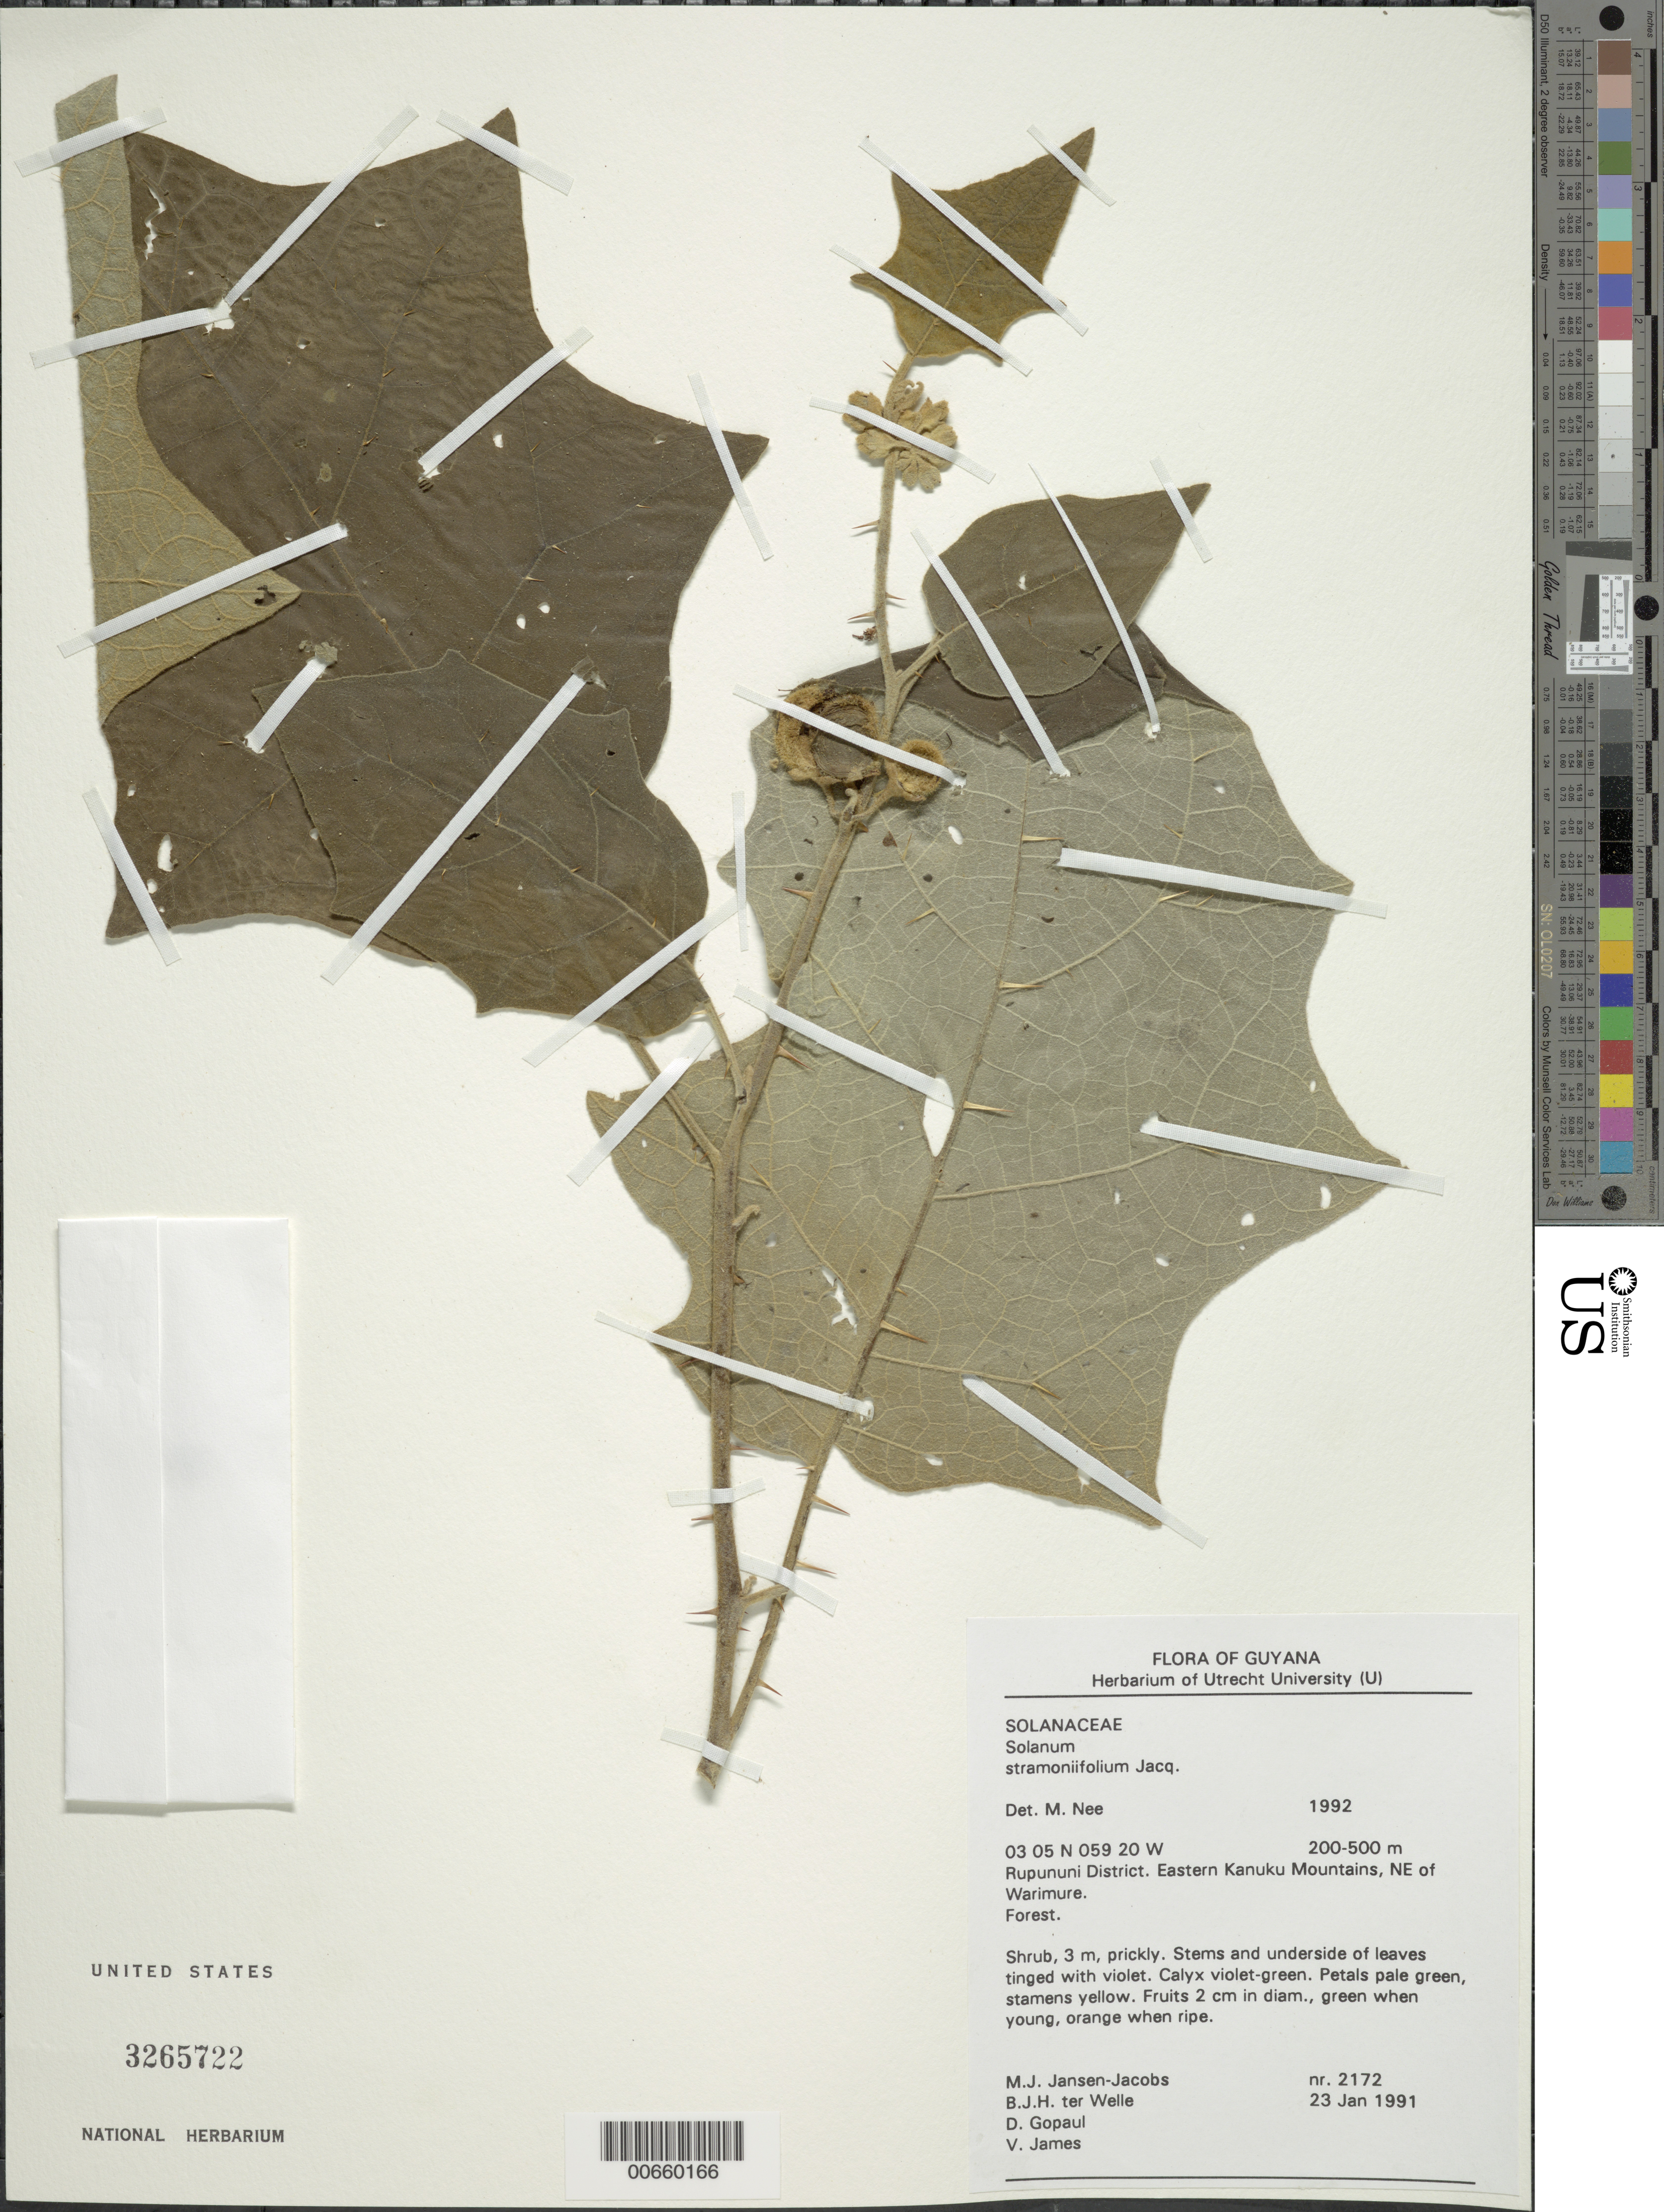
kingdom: Plantae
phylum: Tracheophyta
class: Magnoliopsida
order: Solanales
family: Solanaceae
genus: Solanum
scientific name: Solanum stramoniifolium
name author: Jacq.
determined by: Nee, Michael H.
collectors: M. J. Jansen-Jacobs, B. Welle, D. Gopaul & V. James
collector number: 2172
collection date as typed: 1 Jan 1991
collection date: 1991-01-01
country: Guyana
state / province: U. Takutu-U. Essequibo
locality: Kanuku Mts., eastern, NE of Warimure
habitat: Forest.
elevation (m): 200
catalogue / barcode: US 3265722